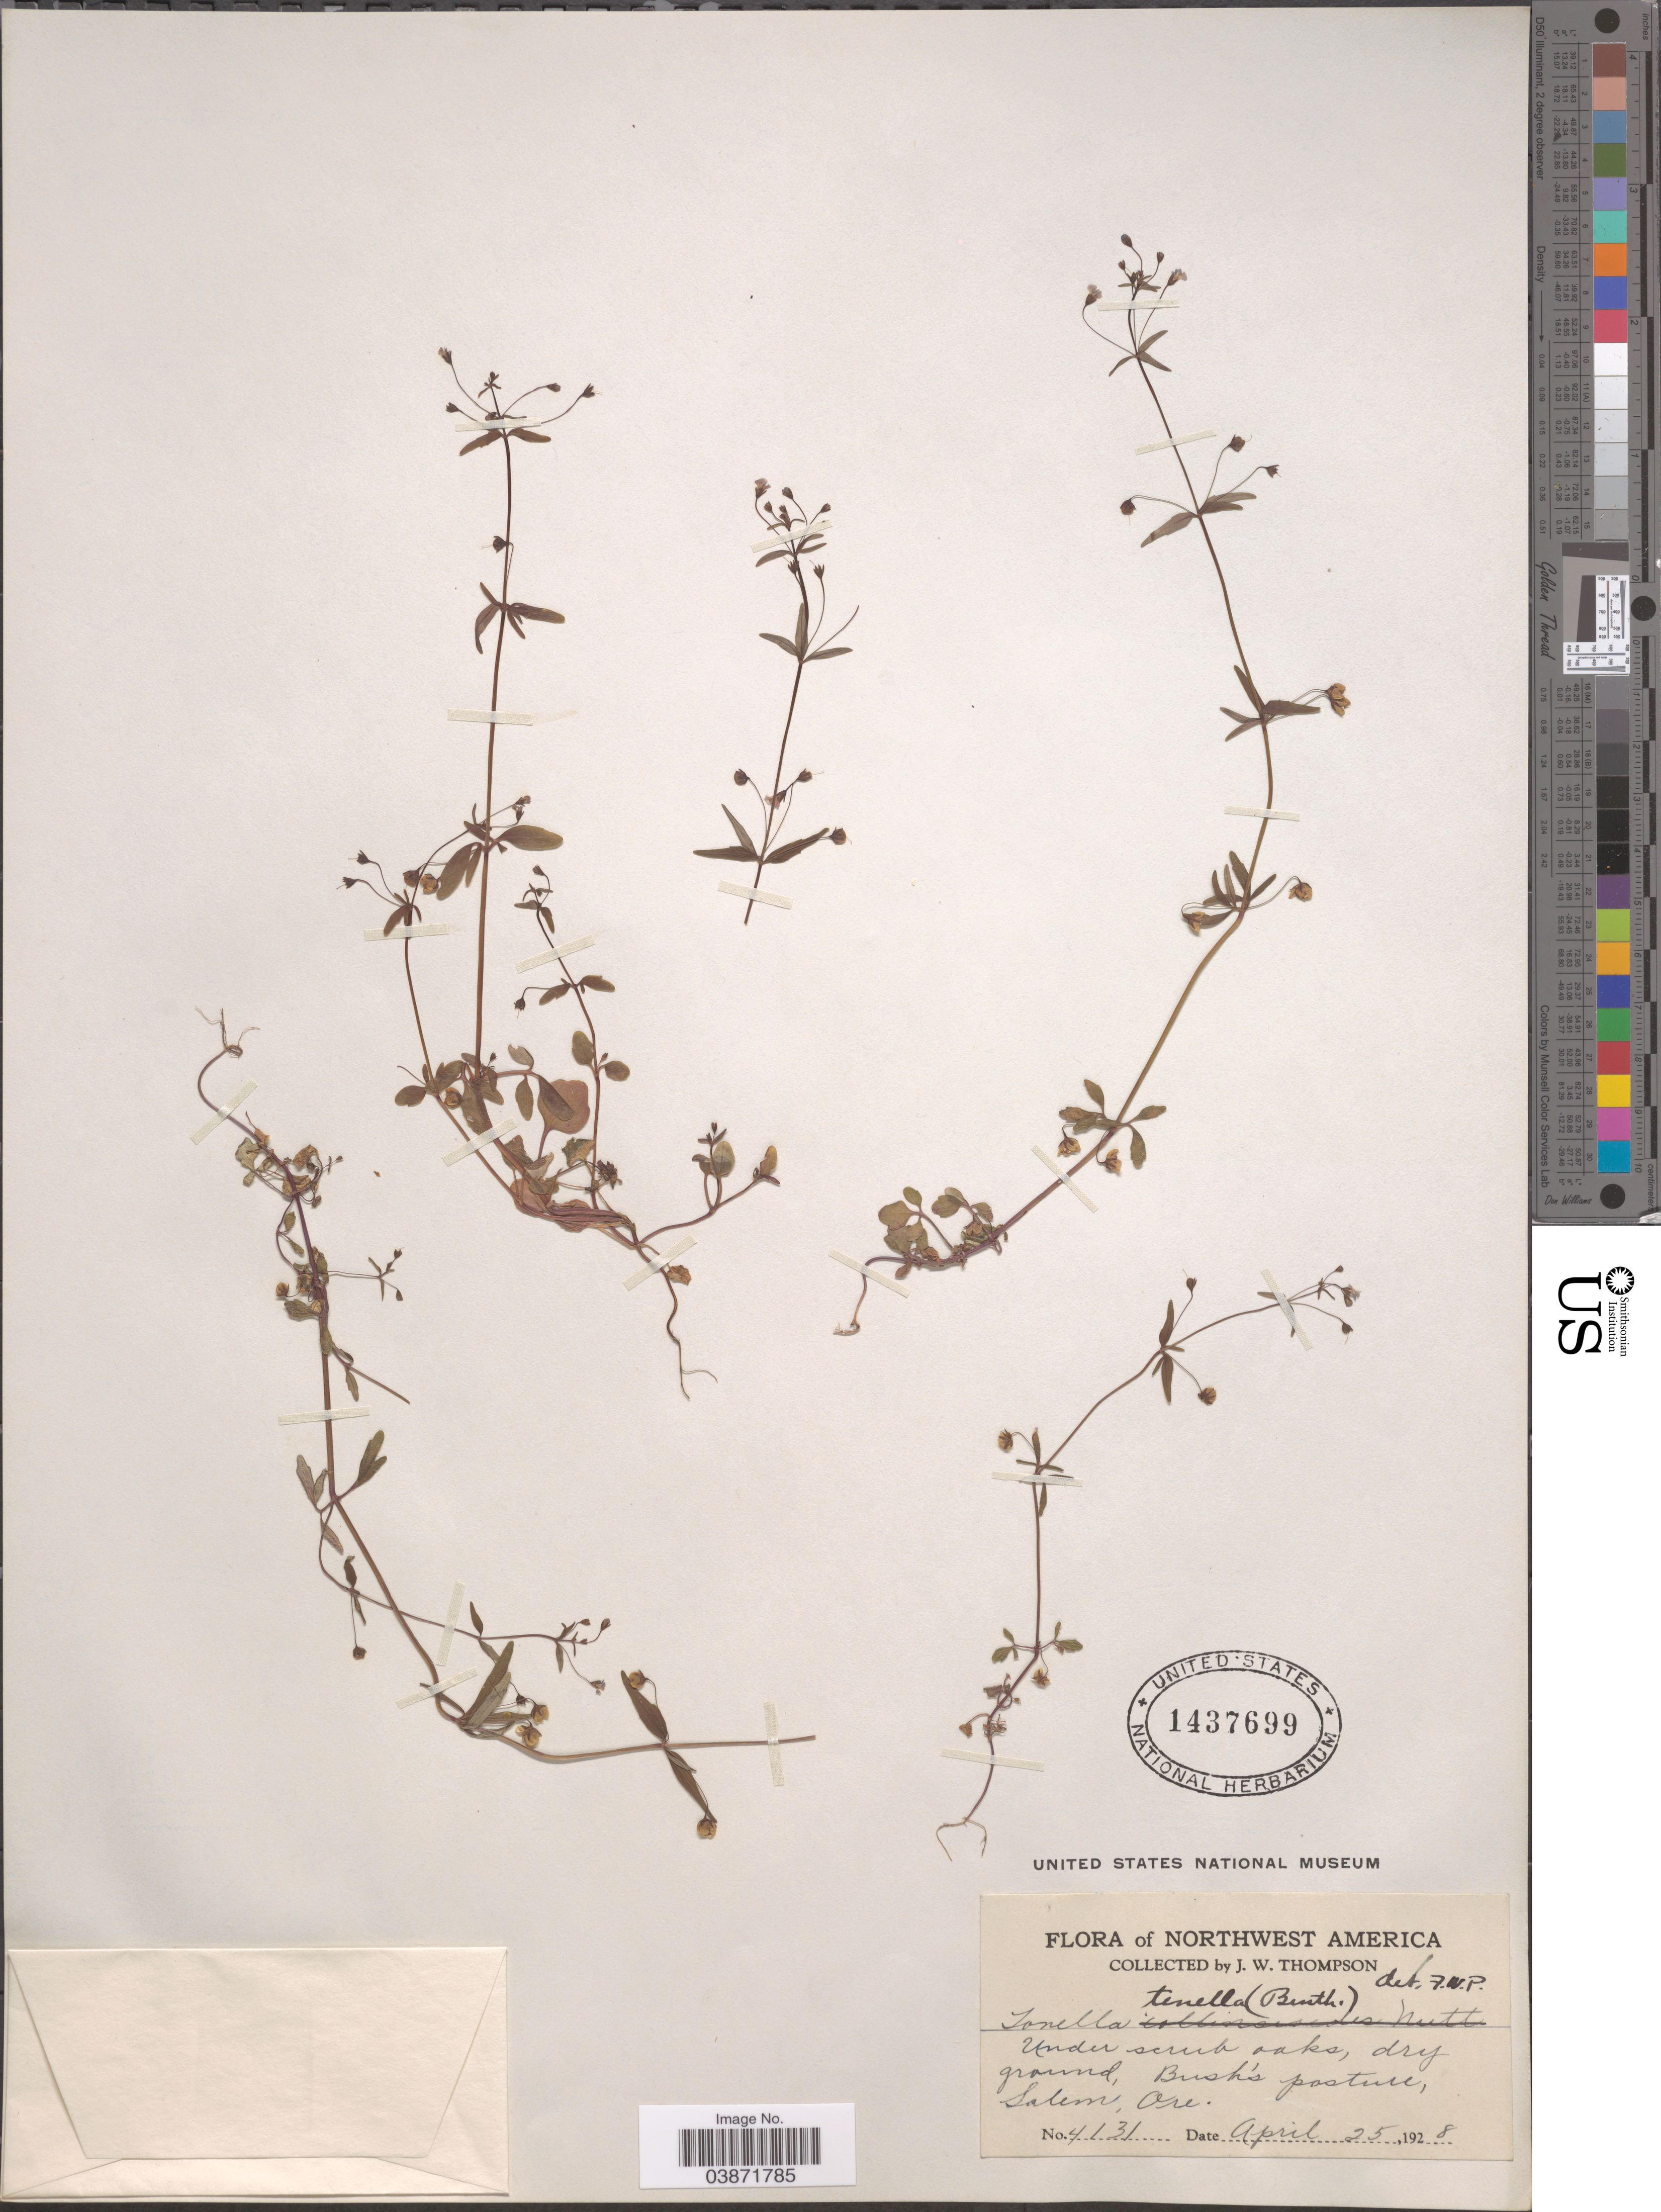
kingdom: Plantae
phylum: Tracheophyta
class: Magnoliopsida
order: Lamiales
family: Plantaginaceae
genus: Tonella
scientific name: Tonella tenella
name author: (Benth.) A. Heller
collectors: J. Thompson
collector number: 4131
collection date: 1928-04-25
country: United States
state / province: Oregon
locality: Northwest America. Bush's pasture, Salem.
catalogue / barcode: US 1437699